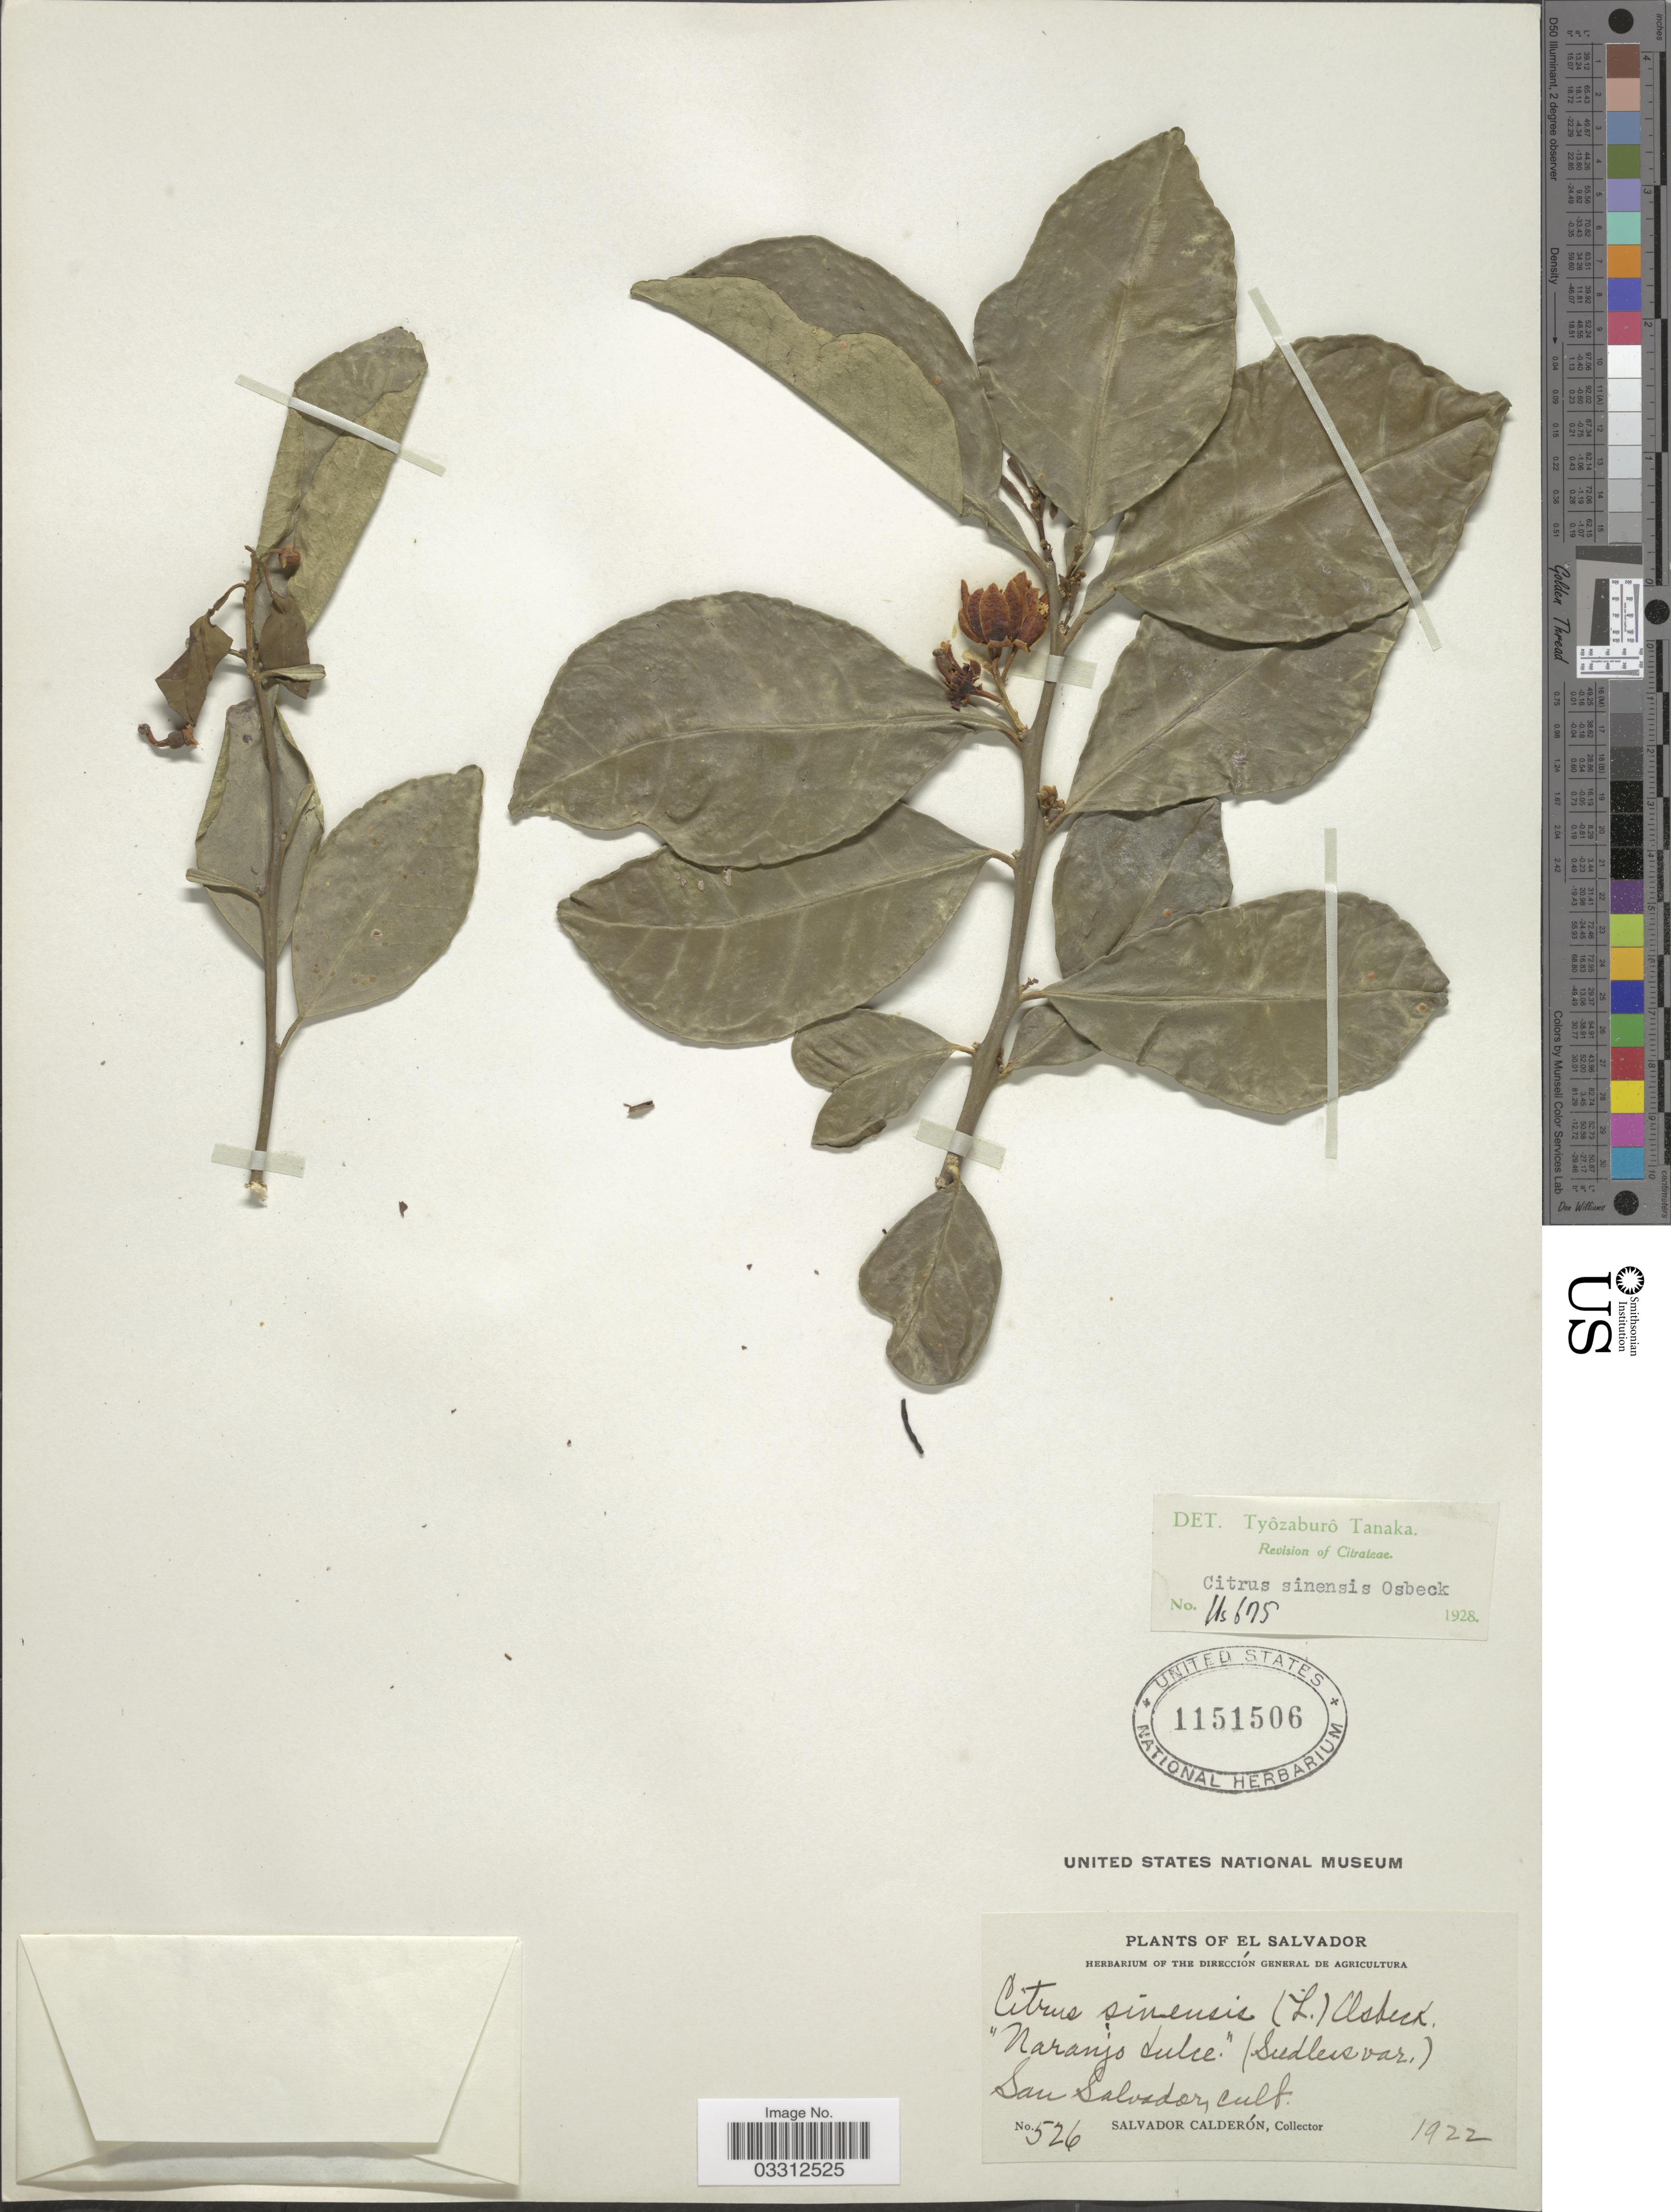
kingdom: Plantae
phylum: Tracheophyta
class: Magnoliopsida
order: Sapindales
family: Rutaceae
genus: Citrus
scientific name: Citrus x sinensis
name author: (L.) Osbeck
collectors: S. Calderón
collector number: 526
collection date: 1922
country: El Salvador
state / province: San Salvador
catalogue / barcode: US 1151506